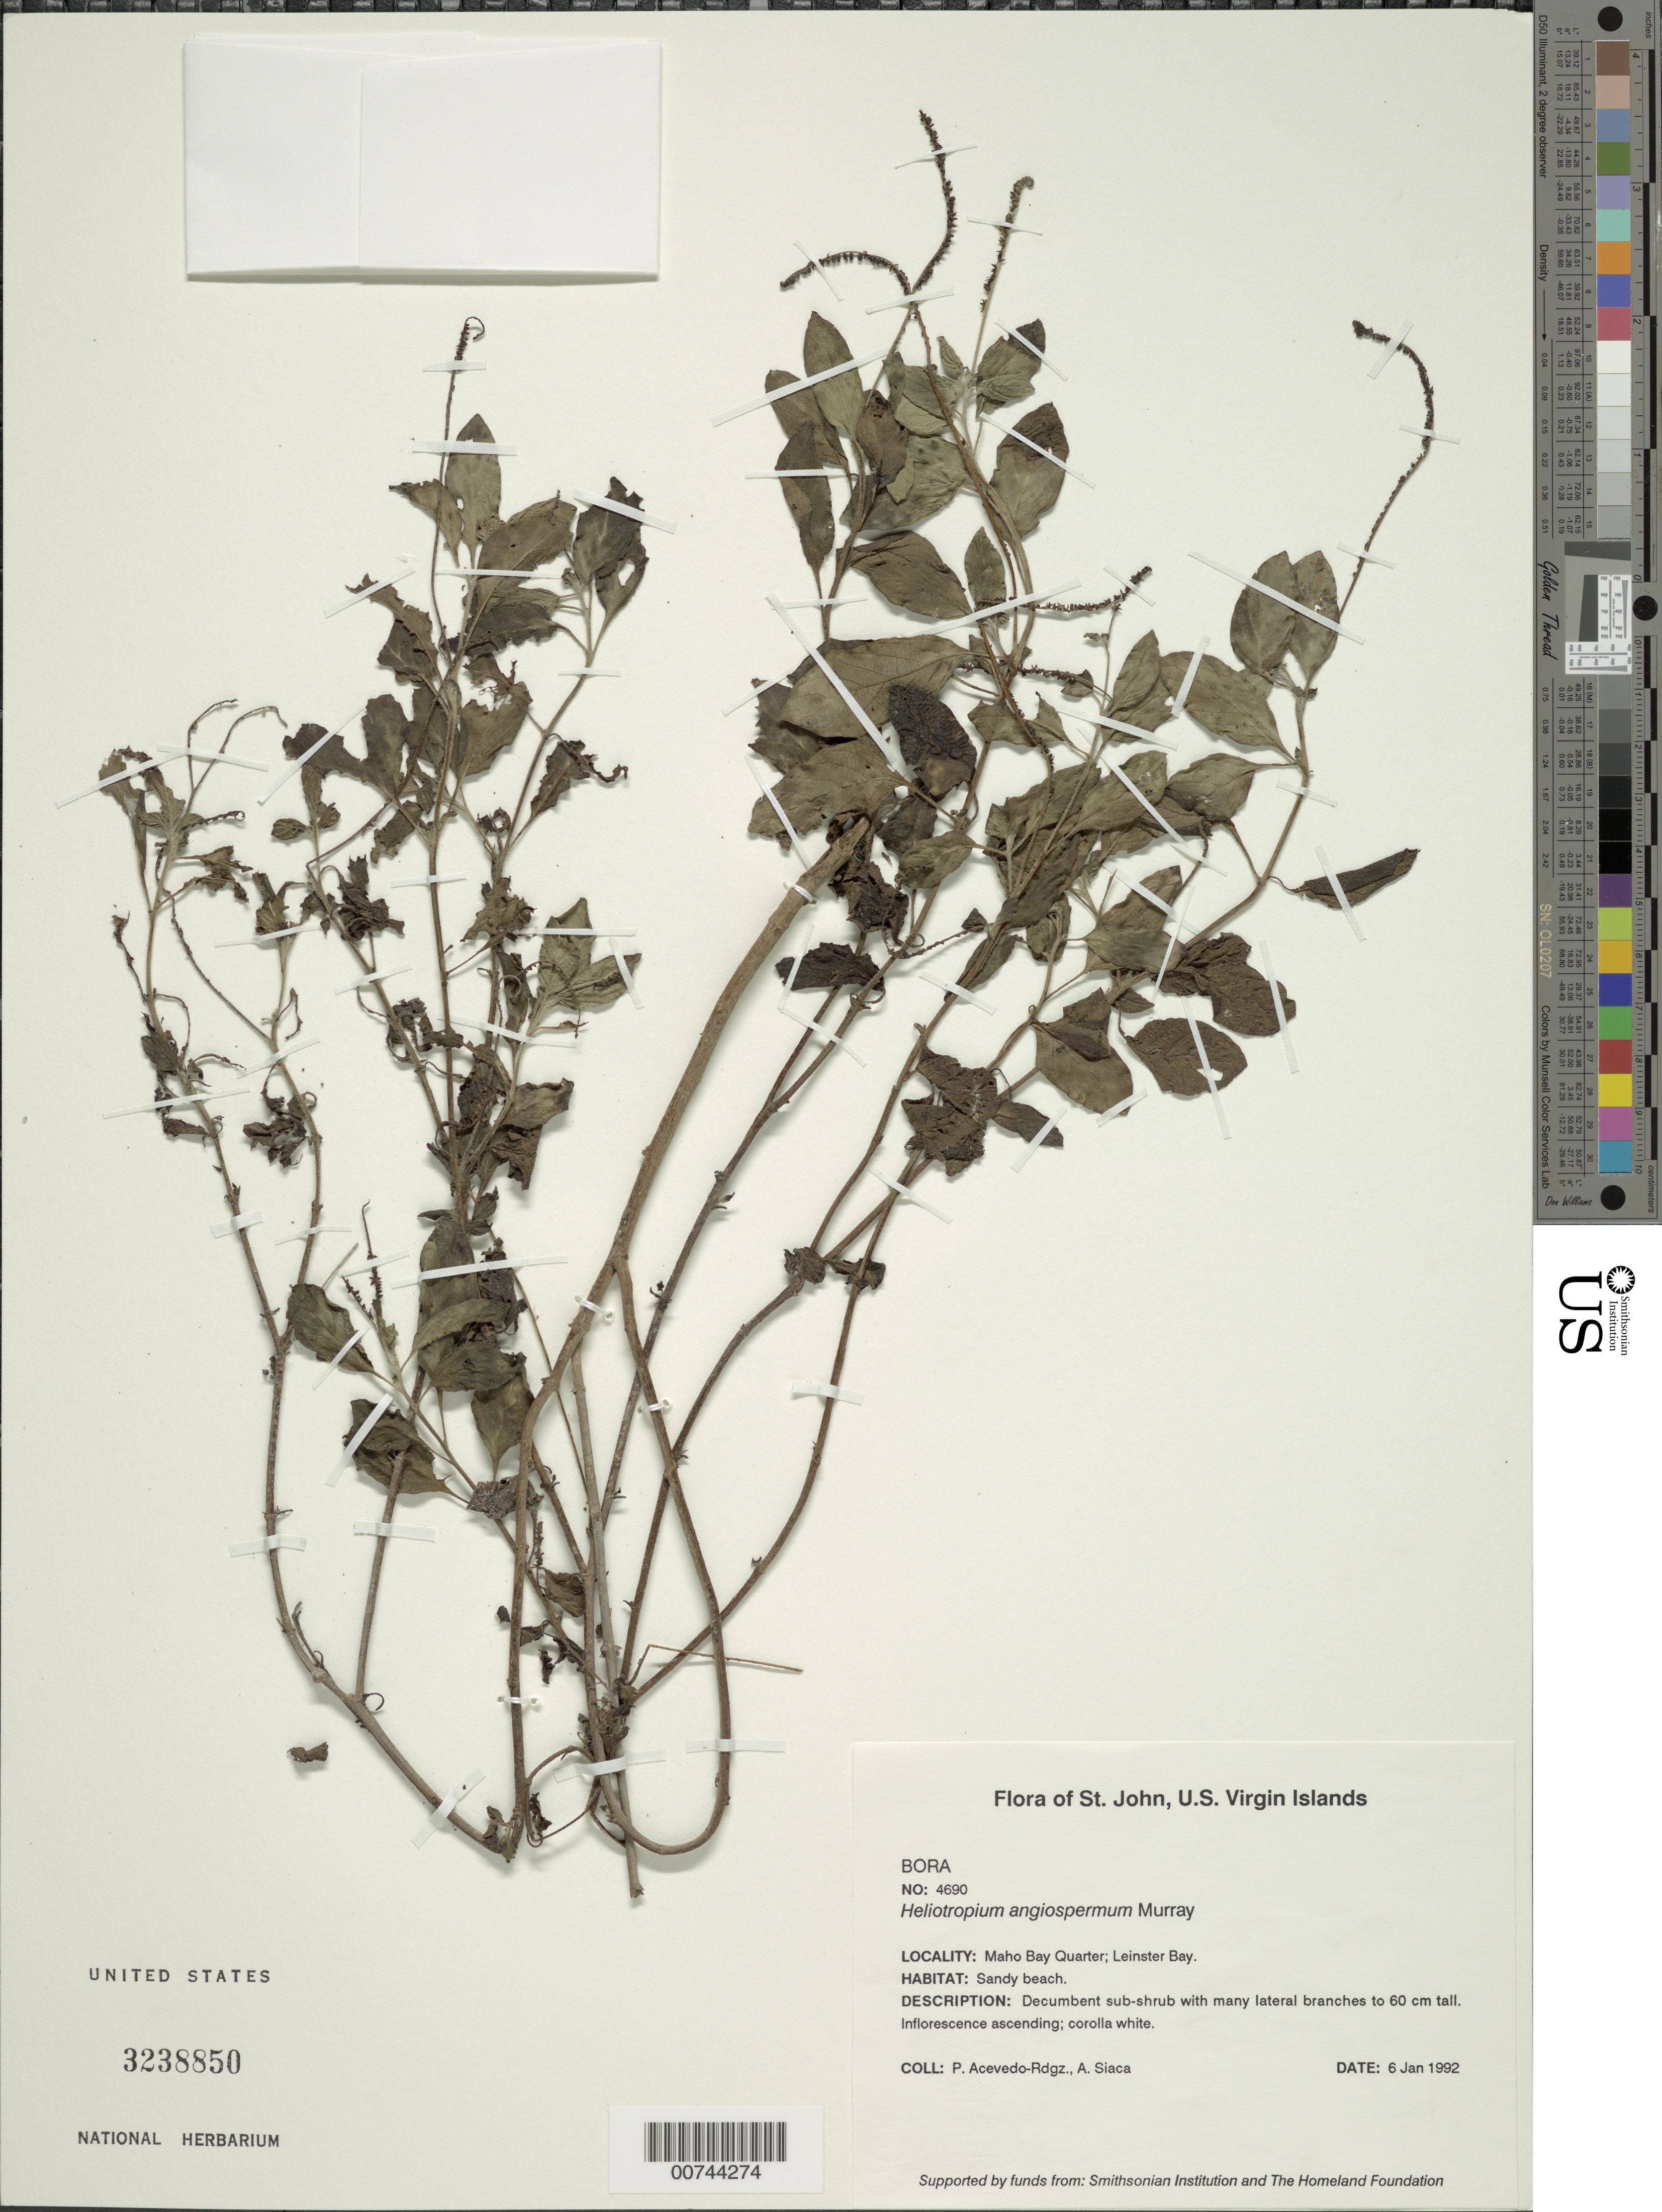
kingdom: Plantae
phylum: Tracheophyta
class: Magnoliopsida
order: Boraginales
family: Heliotropiaceae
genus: Heliotropium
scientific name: Heliotropium angiospermum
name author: Murray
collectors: P. Acevedo-Rodr. & A. Siaca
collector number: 4690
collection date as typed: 06 Jan 1992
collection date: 1992-01-06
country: U.S. Virgin Islands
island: St. John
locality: Maho Bay Quarter; Leinster Bay.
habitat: Sandy beach.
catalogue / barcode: US 3238850